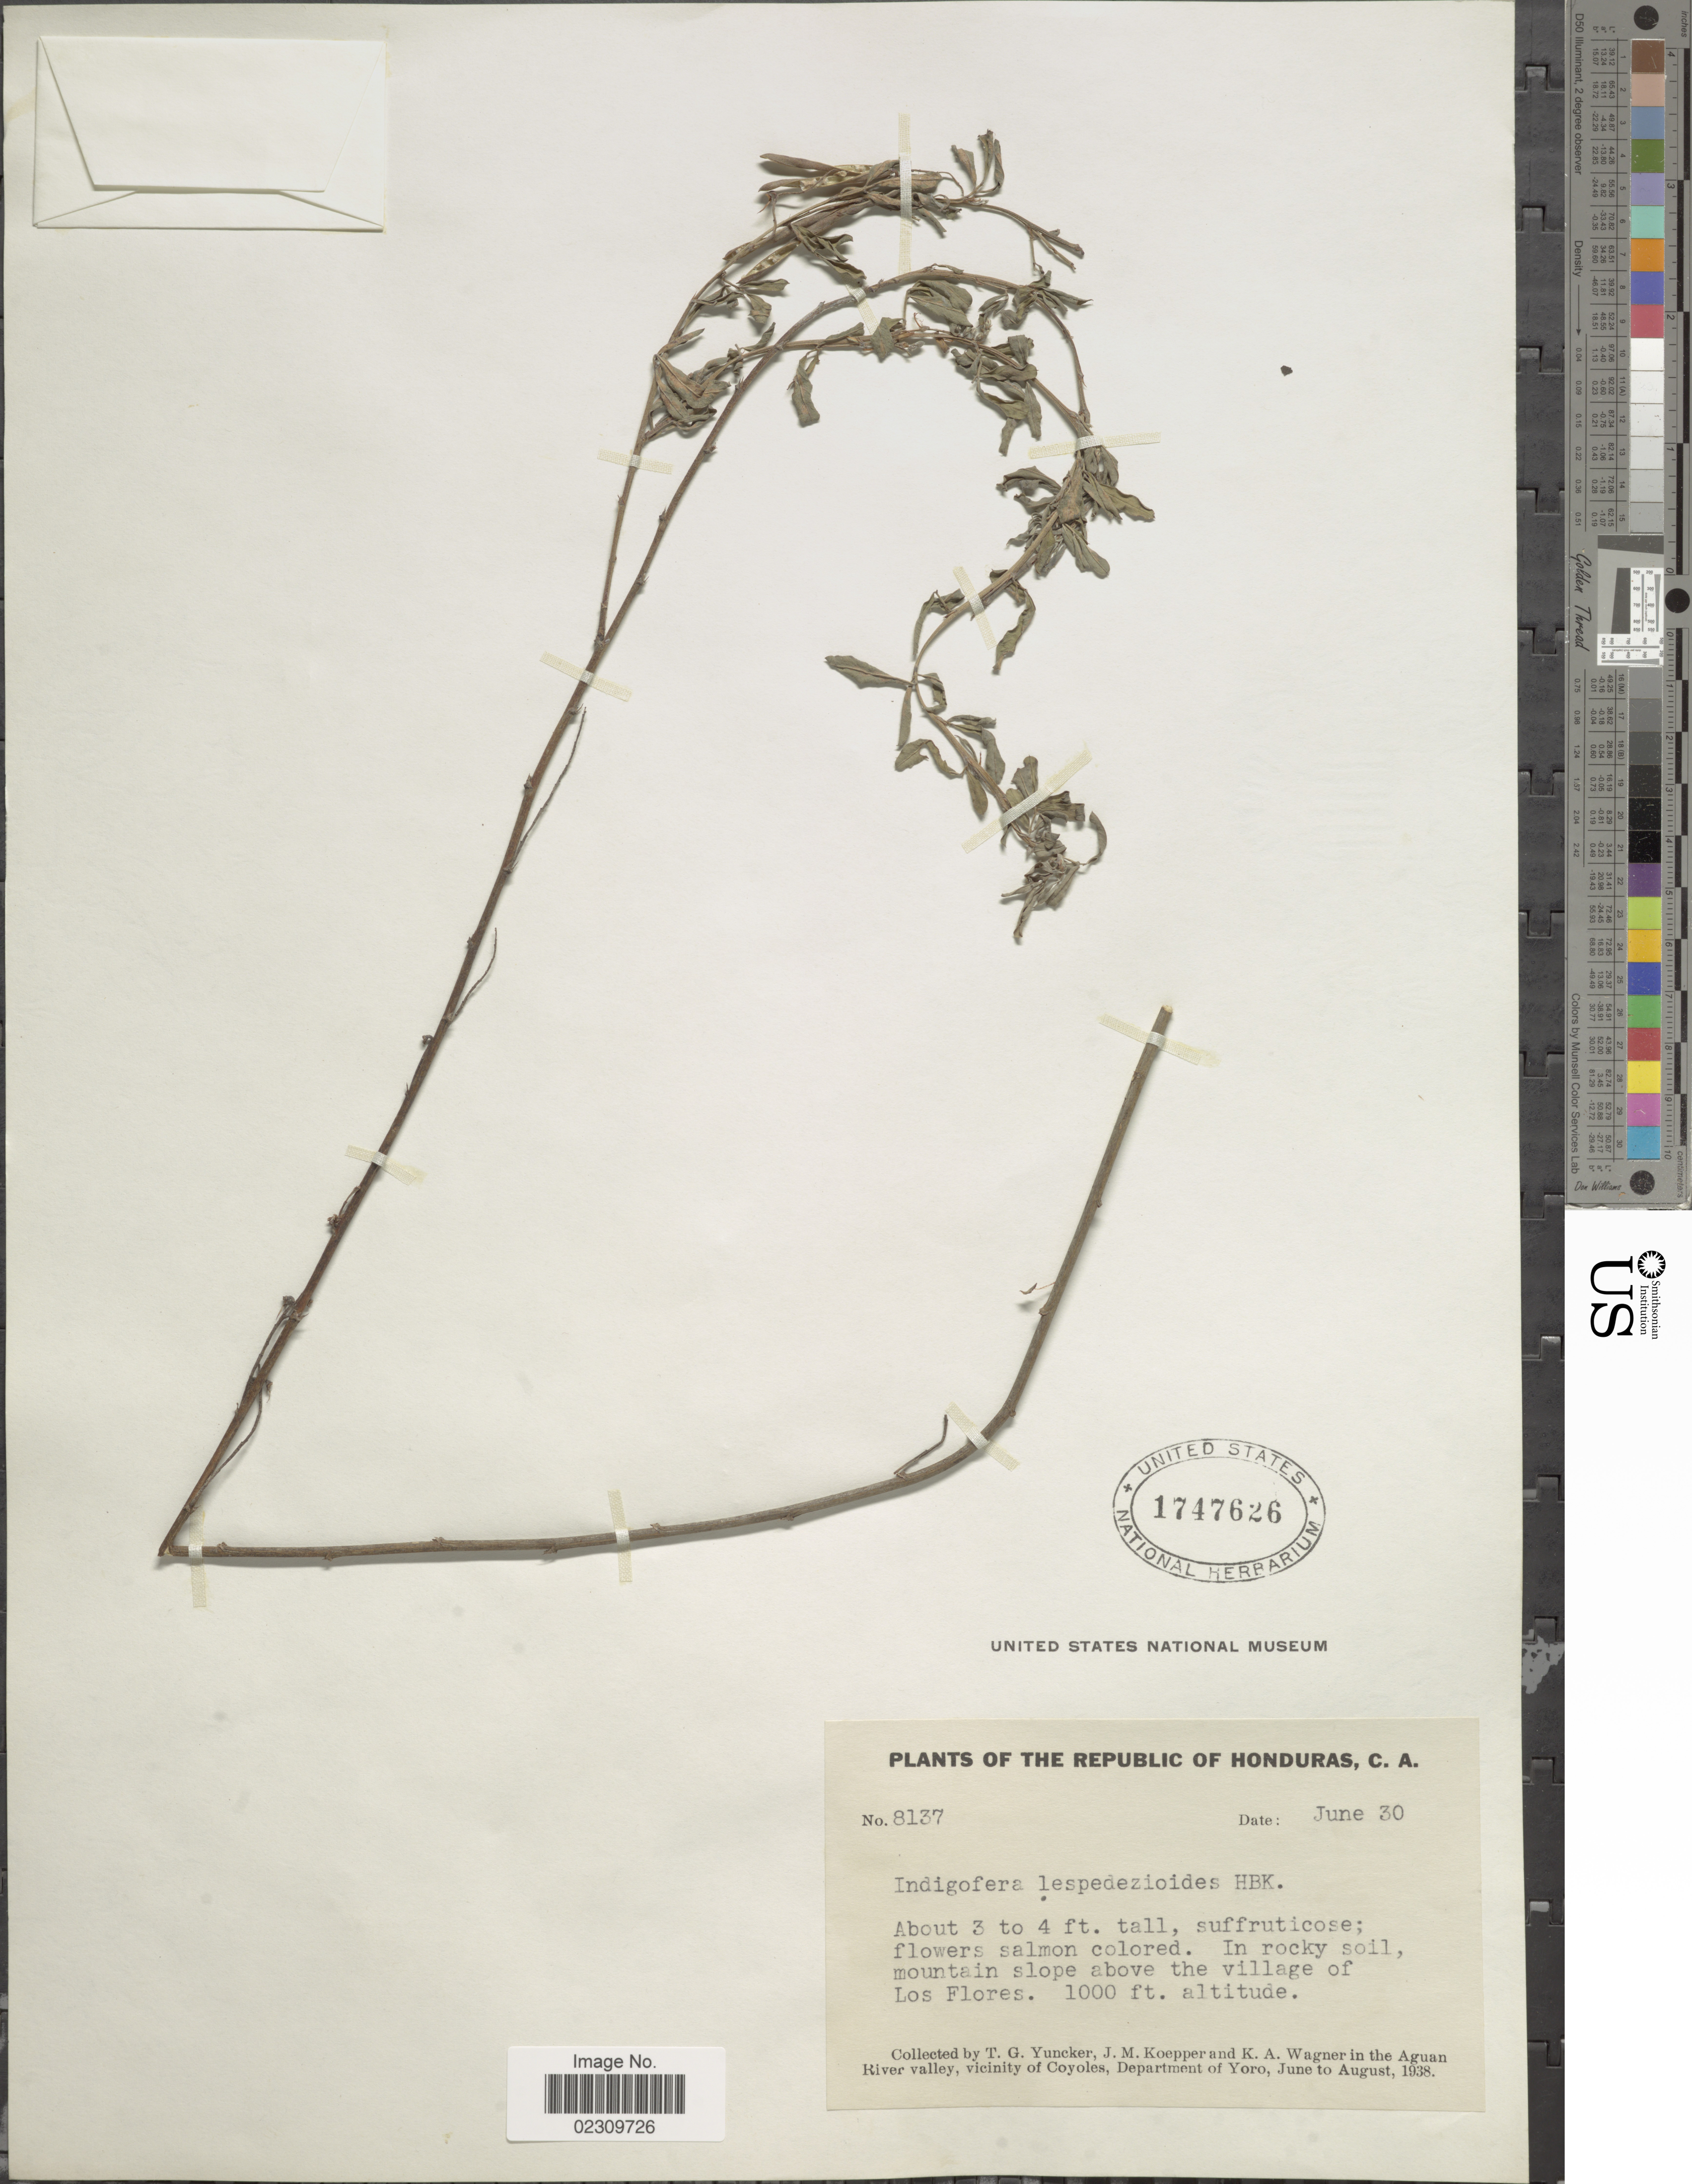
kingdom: Plantae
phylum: Tracheophyta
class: Magnoliopsida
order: Fabales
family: Fabaceae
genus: Indigofera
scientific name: Indigofera lespedezioides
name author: Kunth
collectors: T. G. Yuncker, J. M. Koepper & K. A. Wagner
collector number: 8137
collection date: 1938-06-30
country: Honduras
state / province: Yoro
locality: In rocky soil, mountain slope above the village of Los Flores, Aguan River Valley, vicinity of Coyoles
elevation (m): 305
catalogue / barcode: US 1747626